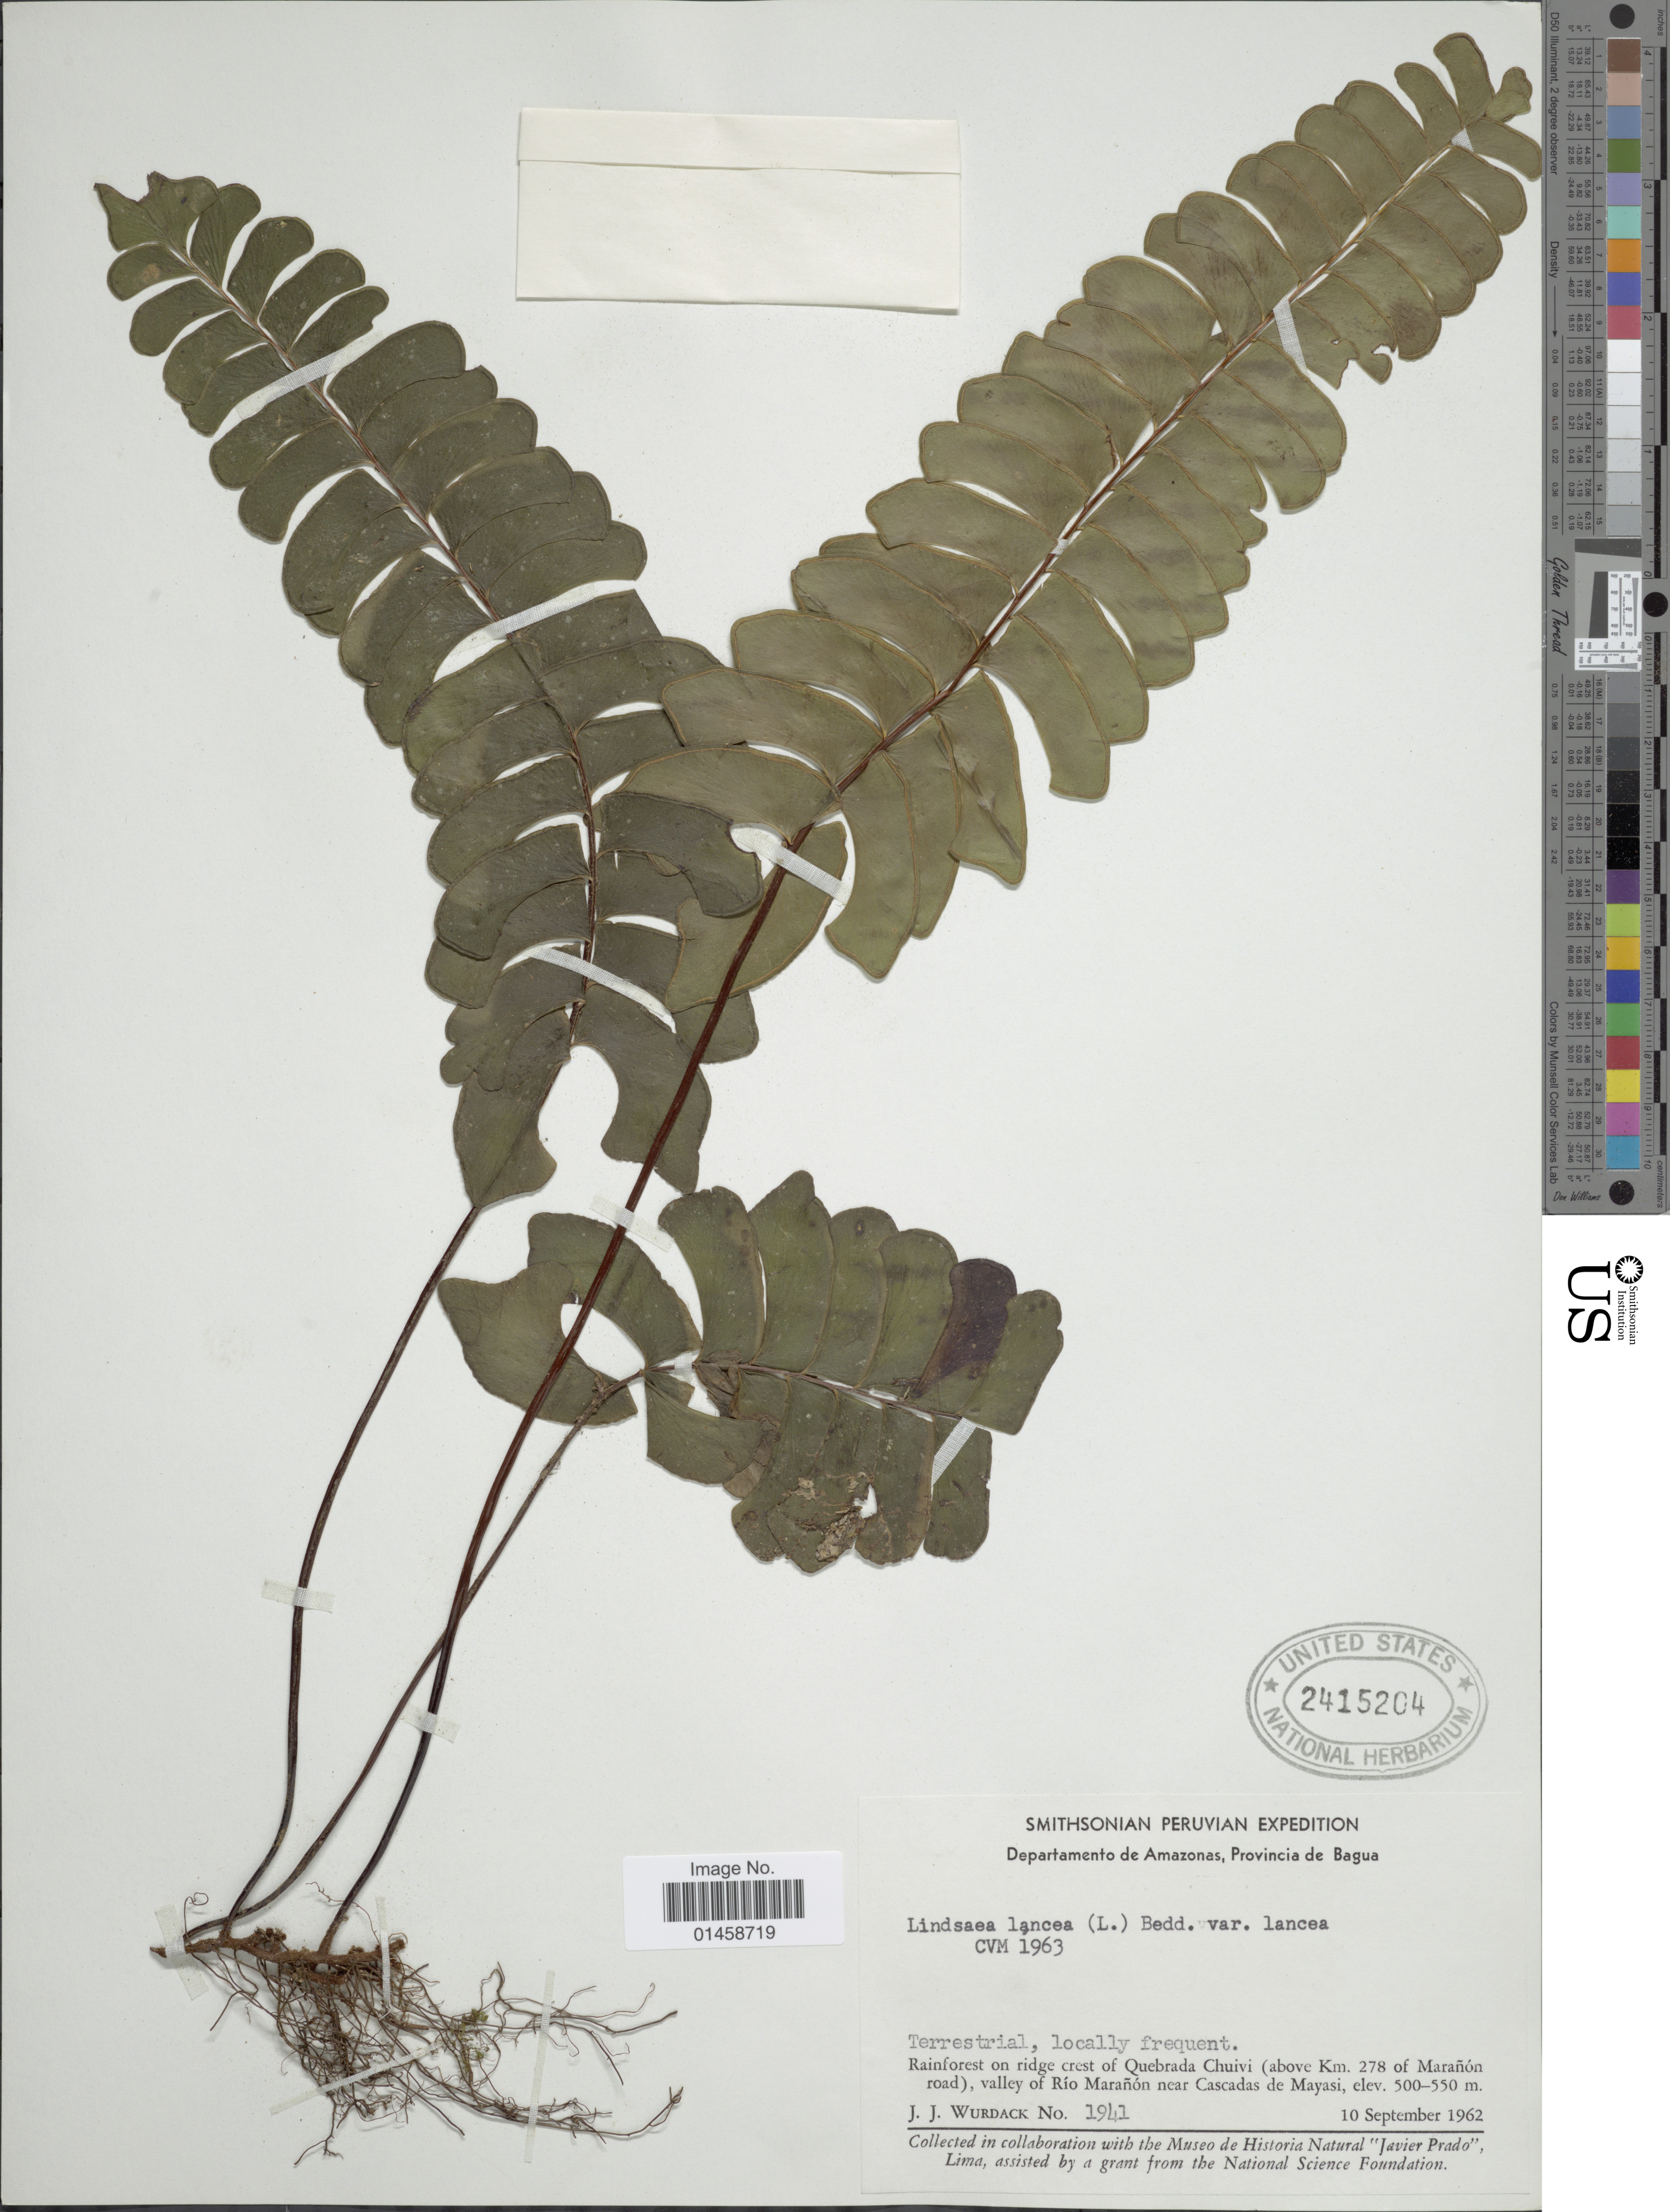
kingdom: Plantae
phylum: Tracheophyta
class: Polypodiopsida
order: Polypodiales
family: Lindsaeaceae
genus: Lindsaea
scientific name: Lindsaea lancea var. falcata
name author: (Dryand.) Rosenst.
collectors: J. J. Wurdack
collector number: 1841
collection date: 1962-09-10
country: Peru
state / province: Amazonas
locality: Provincia de Bagua, Rainforest on ridge crest of Quebrada Chuivi (above Km. 278 of Marañón road), valley of Río Marañón near Cascadas de Mayasi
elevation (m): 500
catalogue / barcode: US 2415204